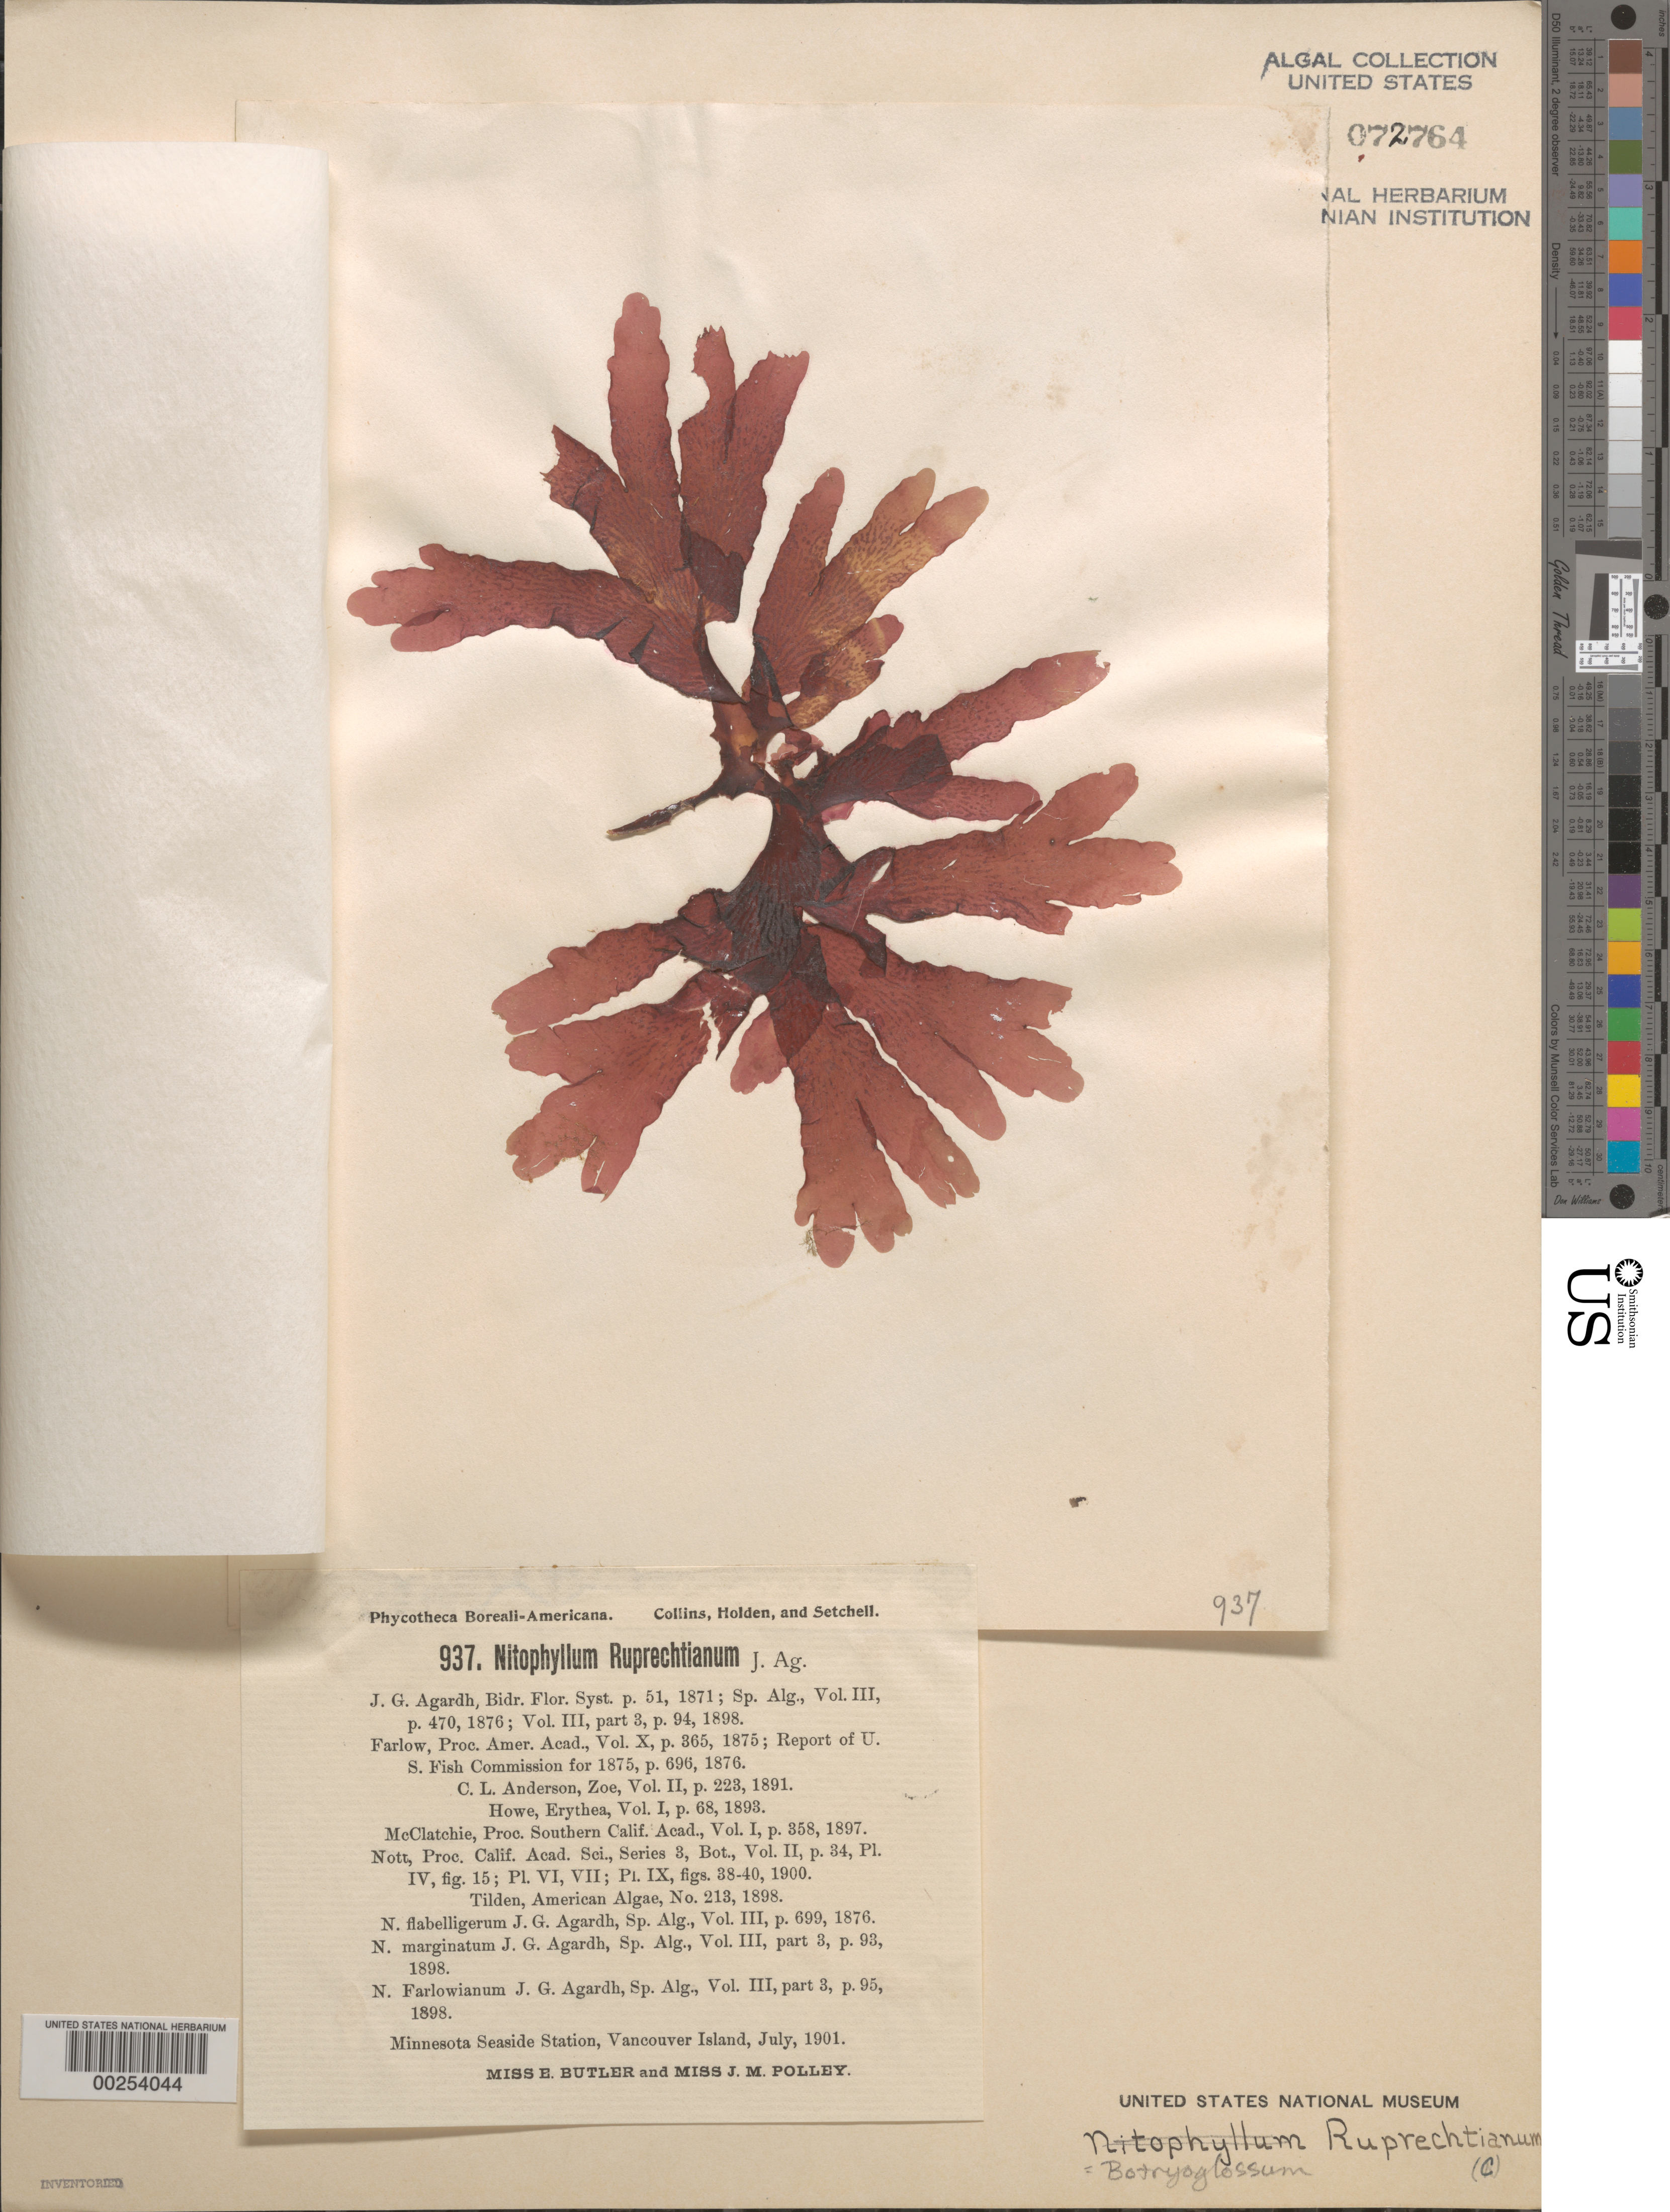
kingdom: Plantae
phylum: Rhodophyta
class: Florideophyceae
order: Ceramiales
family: Delesseriaceae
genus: Cryptopleura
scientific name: Cryptopleura ruprechtiana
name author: (J. Agardh) Kylin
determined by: Algae name updating Project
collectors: E. Butler & J. Polley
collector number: PB-A 937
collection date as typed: Jul 1901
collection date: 1901-07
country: Canada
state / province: British Columbia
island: Vancouver Island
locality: Minnesota Seaside Station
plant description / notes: Collins, Holden & Setchell, Phycotheca Boreali-Americana, as Nitophyllum ruprechtianum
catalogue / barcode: US 72764